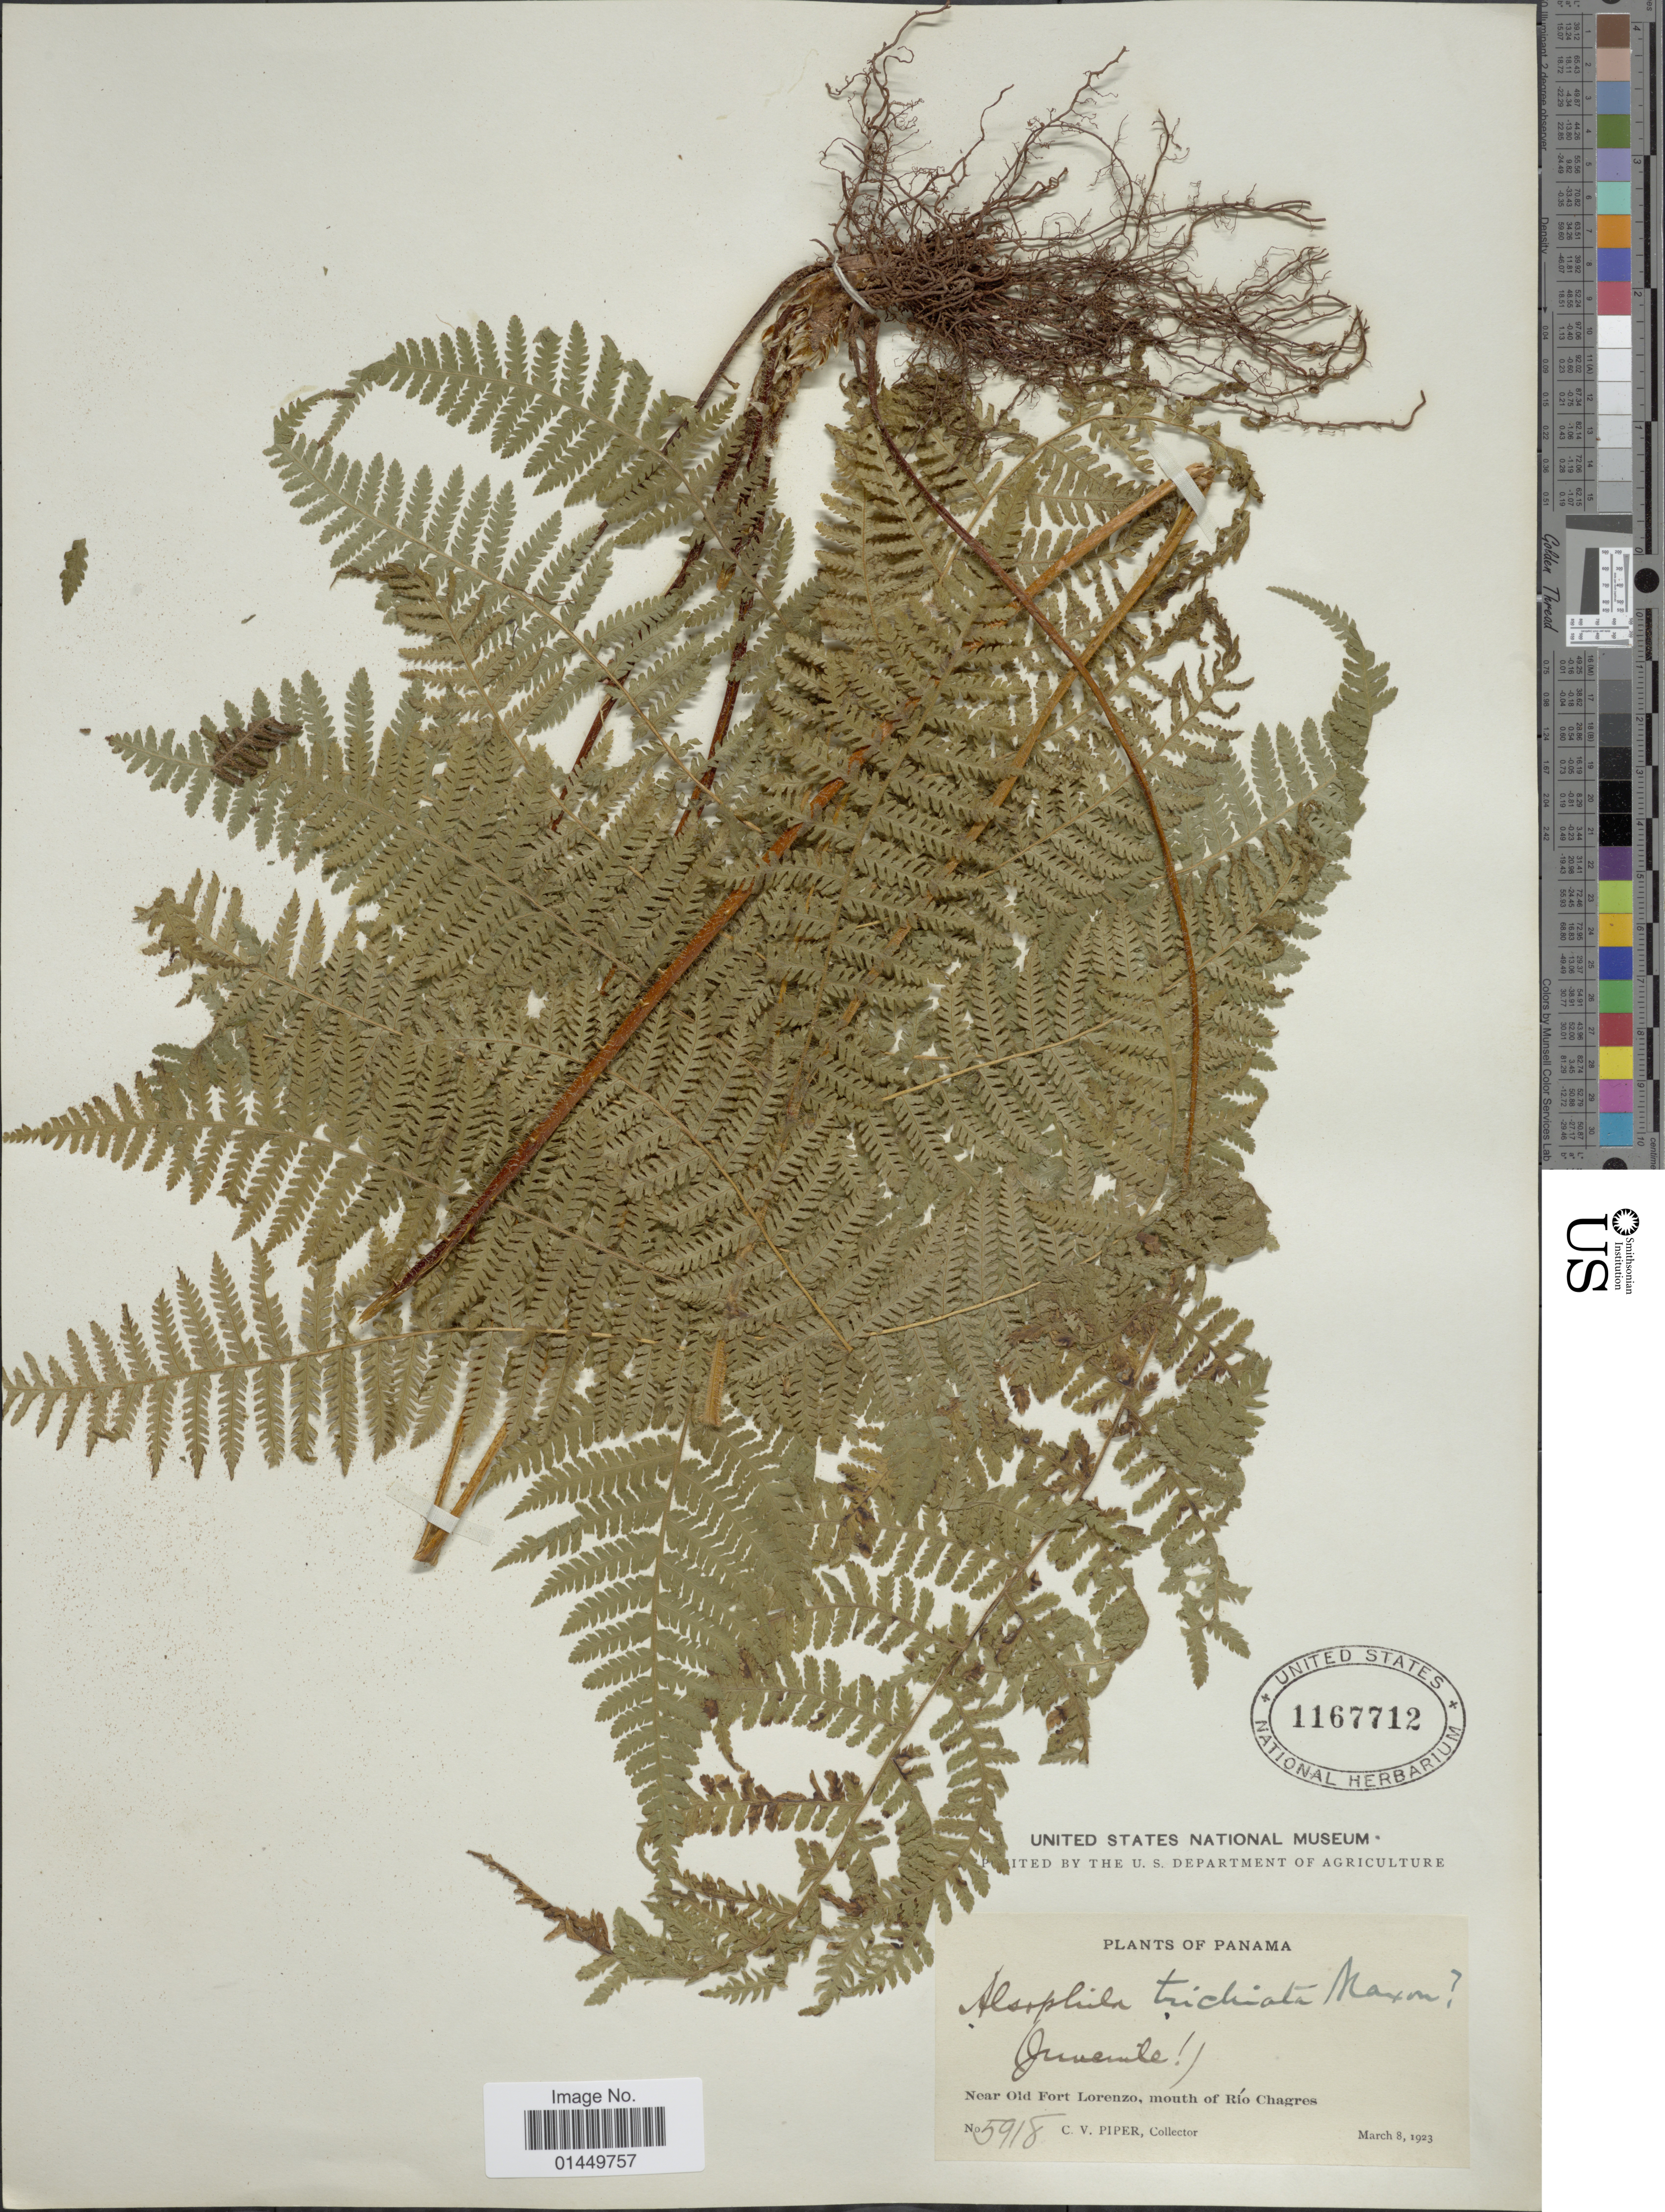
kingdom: Plantae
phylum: Tracheophyta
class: Polypodiopsida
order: Cyatheales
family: Cyatheaceae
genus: Cyathea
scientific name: Cyathea trichiata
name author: (Maxon) Domin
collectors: C. V. Piper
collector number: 5918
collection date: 1923-03-08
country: Panama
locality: Near Old Fort Lorenzo, mouth of Rio Chagros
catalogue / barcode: US 1167712